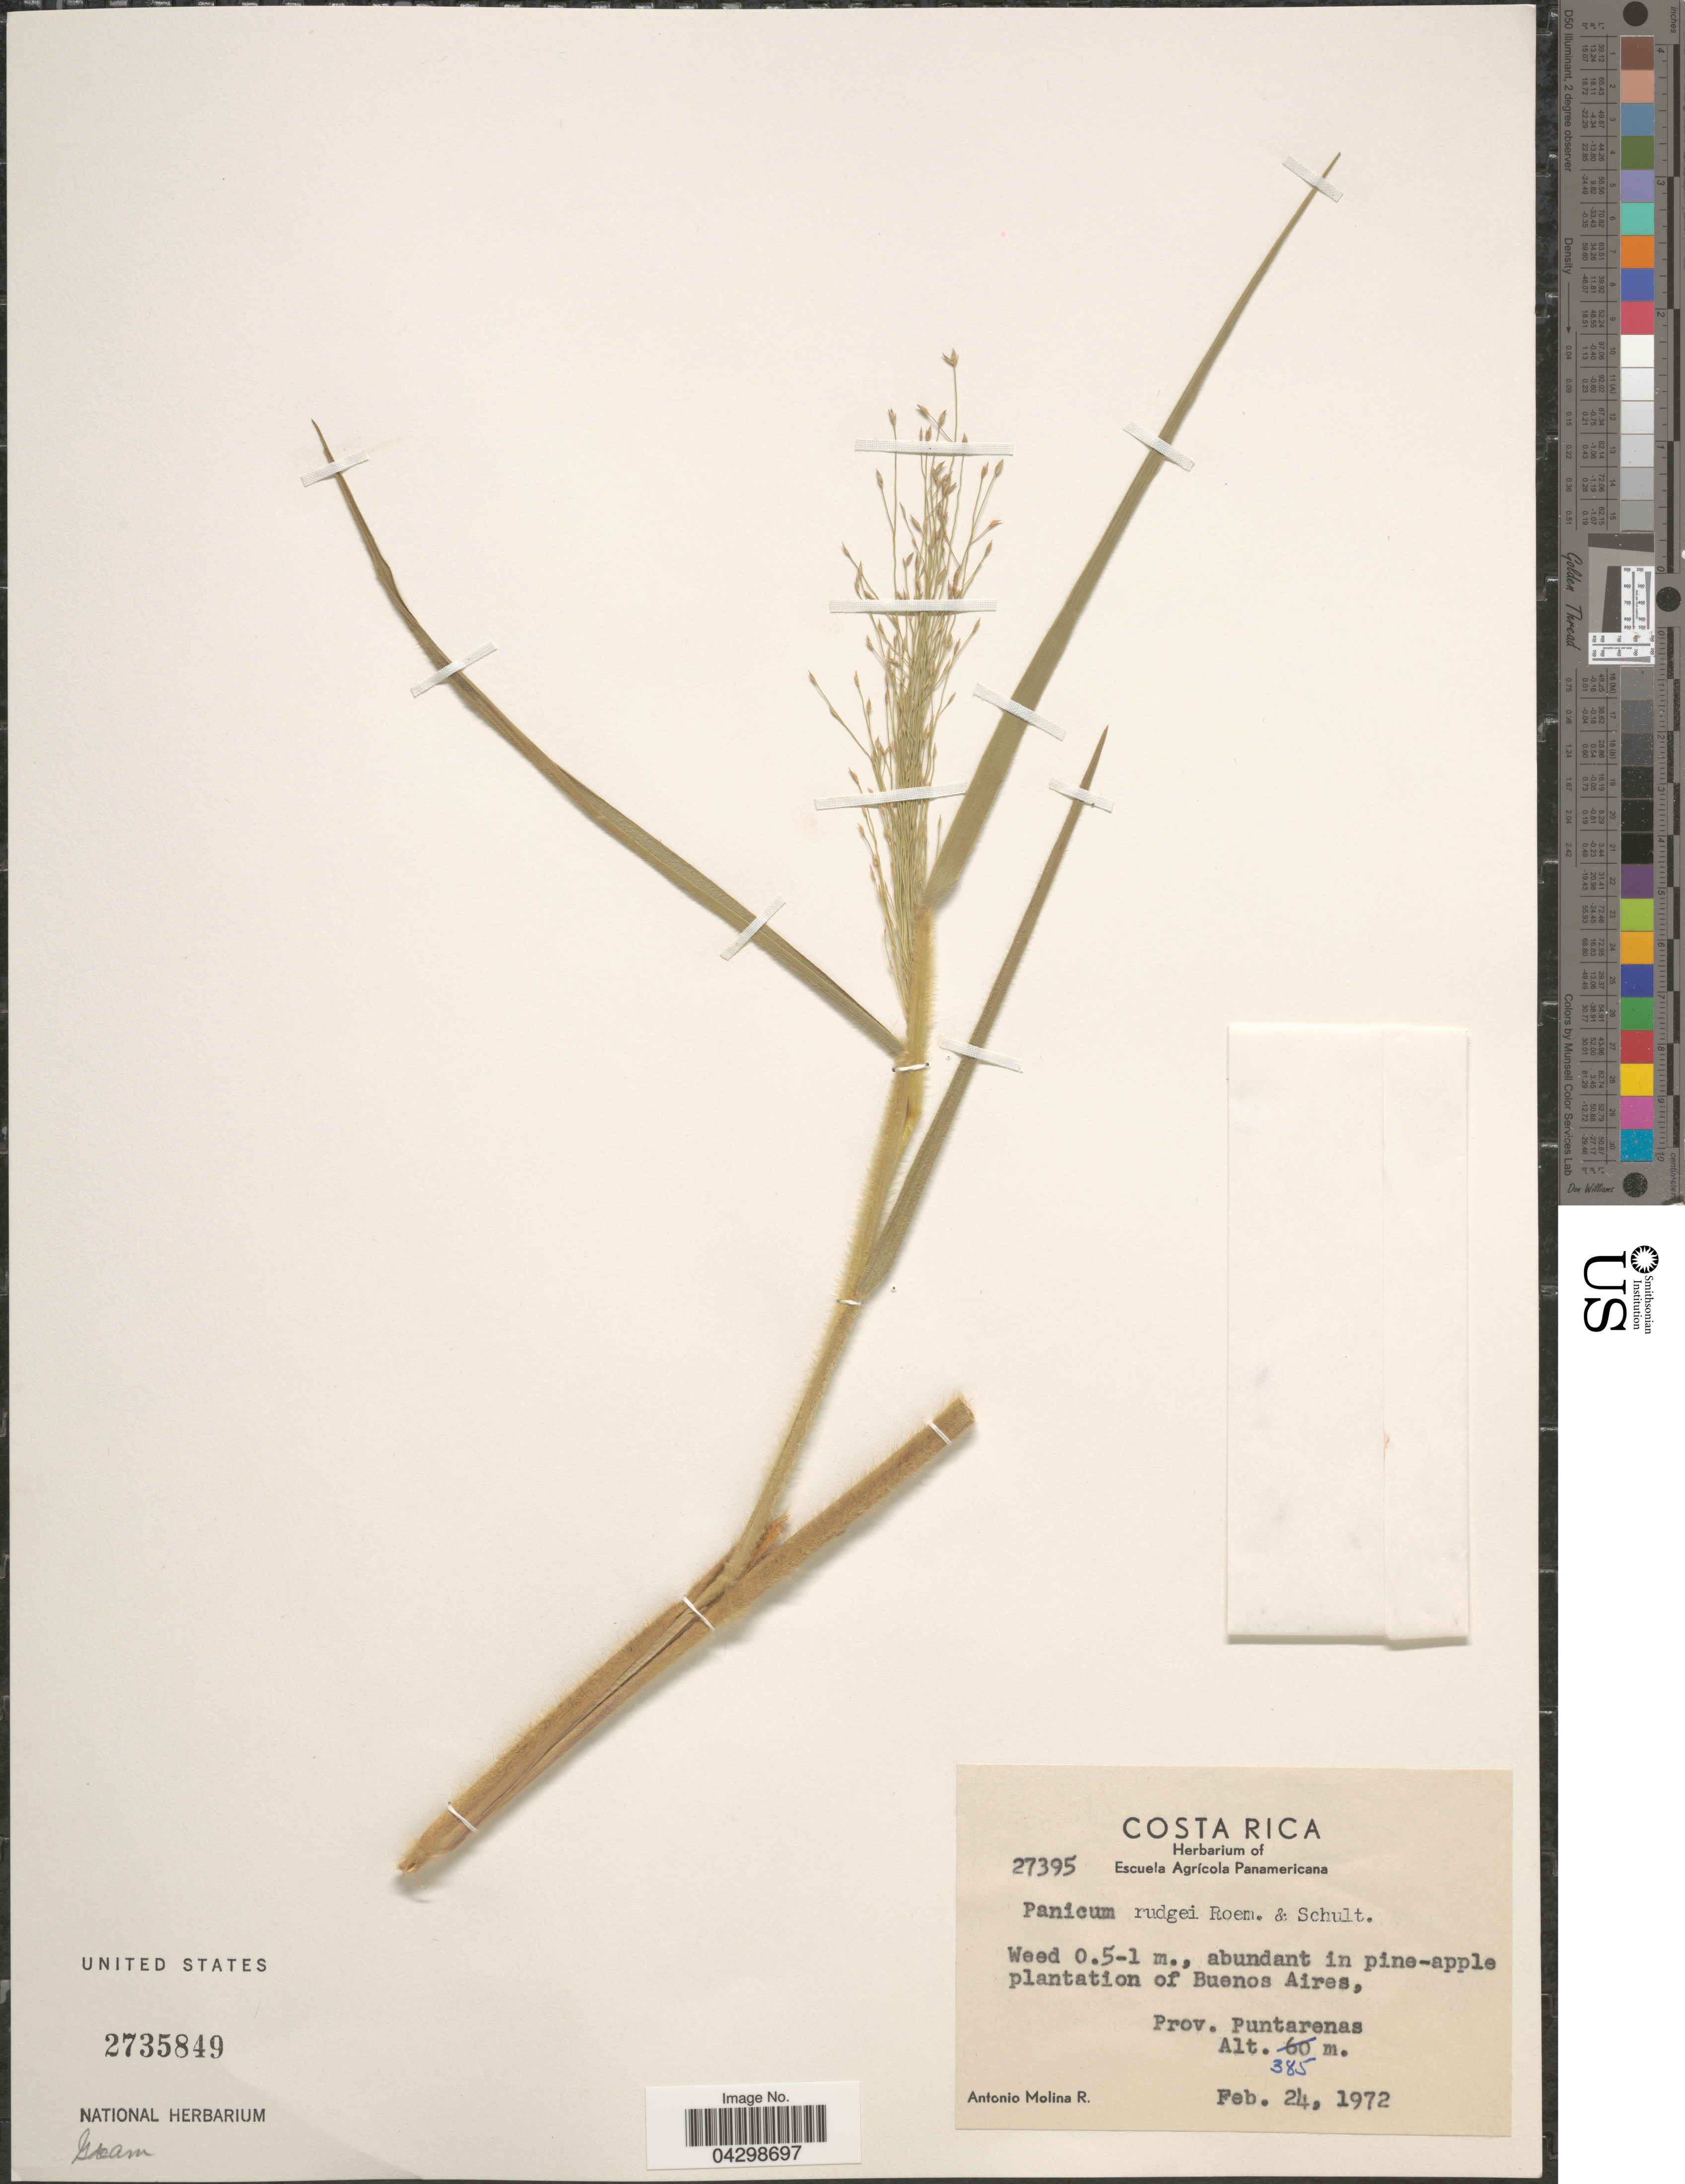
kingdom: Plantae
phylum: Tracheophyta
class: Liliopsida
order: Poales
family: Poaceae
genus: Panicum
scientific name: Panicum rudgei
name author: Roem. & Schult.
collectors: A. Molina R.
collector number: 27395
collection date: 1972-02-24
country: Costa Rica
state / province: Puntarenas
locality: Abundant in pine-apple plantation of Buenos Aires.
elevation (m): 385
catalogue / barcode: US 2735849